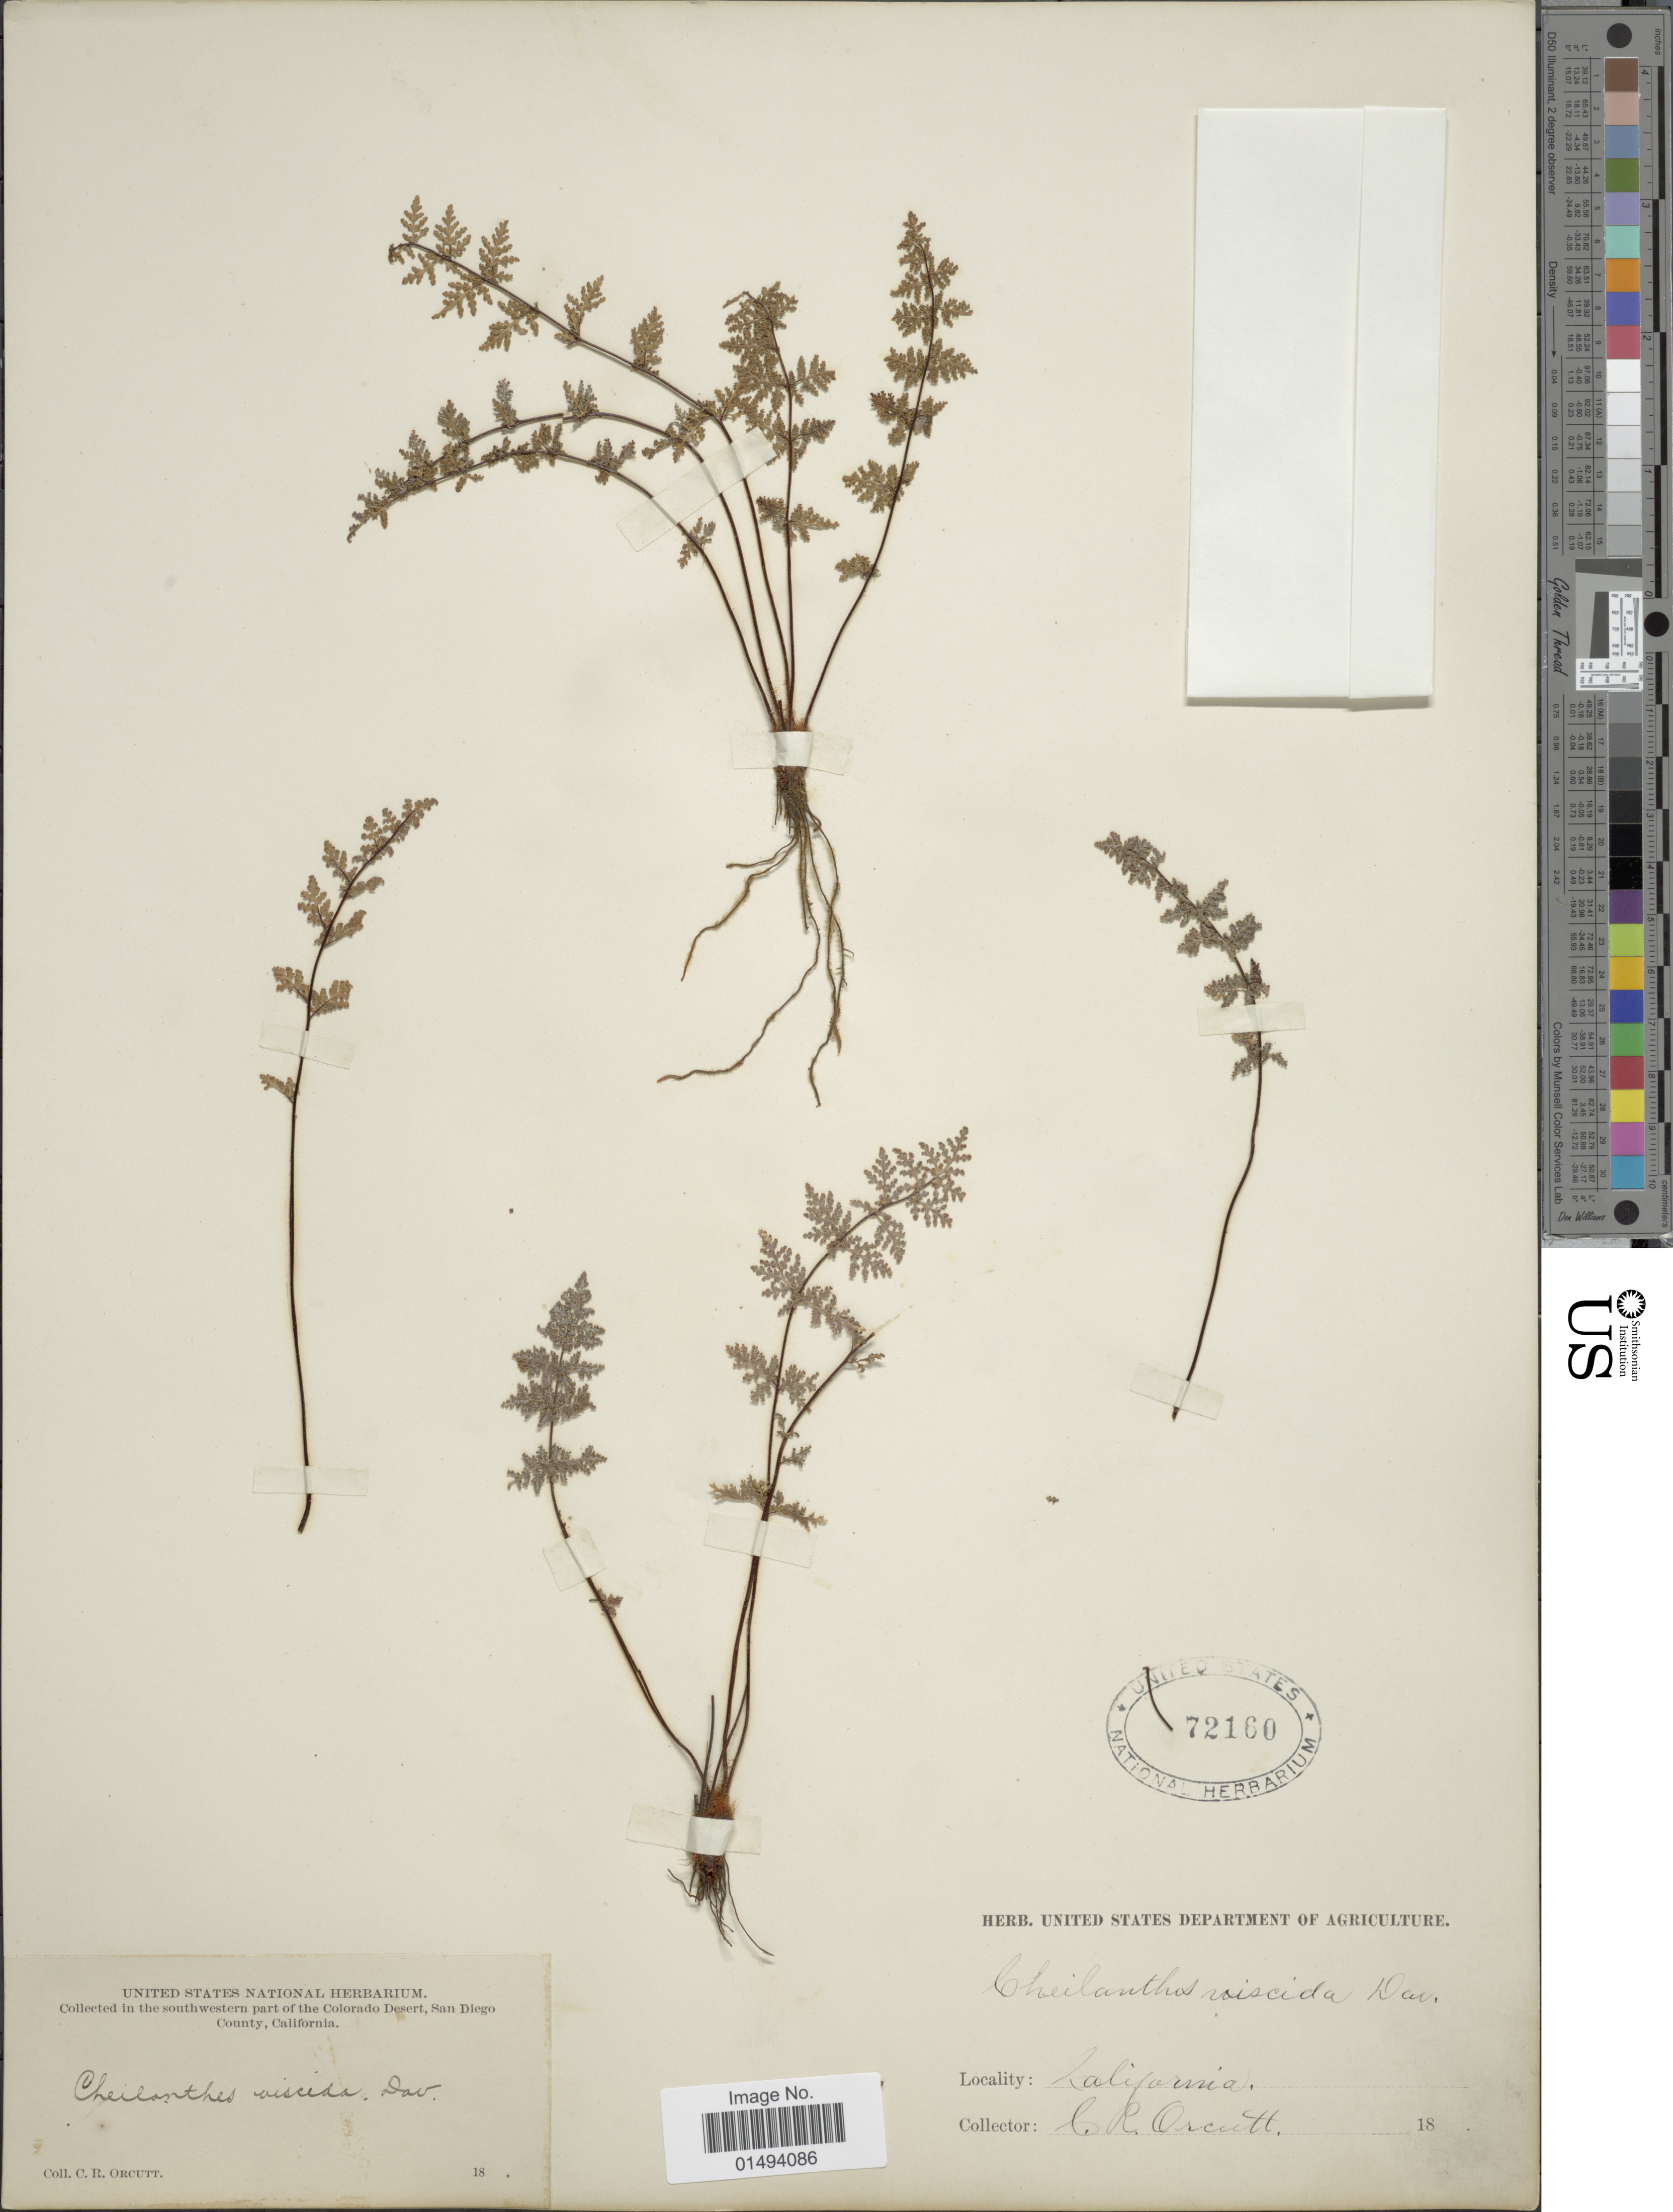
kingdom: Plantae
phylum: Tracheophyta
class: Polypodiopsida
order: Polypodiales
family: Pteridaceae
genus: Myriopteris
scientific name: Myriopteris viscida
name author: (Davenp.) Grusz & Windham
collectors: C. R. Orcutt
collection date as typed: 18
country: United States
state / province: California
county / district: San Diego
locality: Collected in southwestern part of Colorado Desert, San Diego County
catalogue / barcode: US 72160